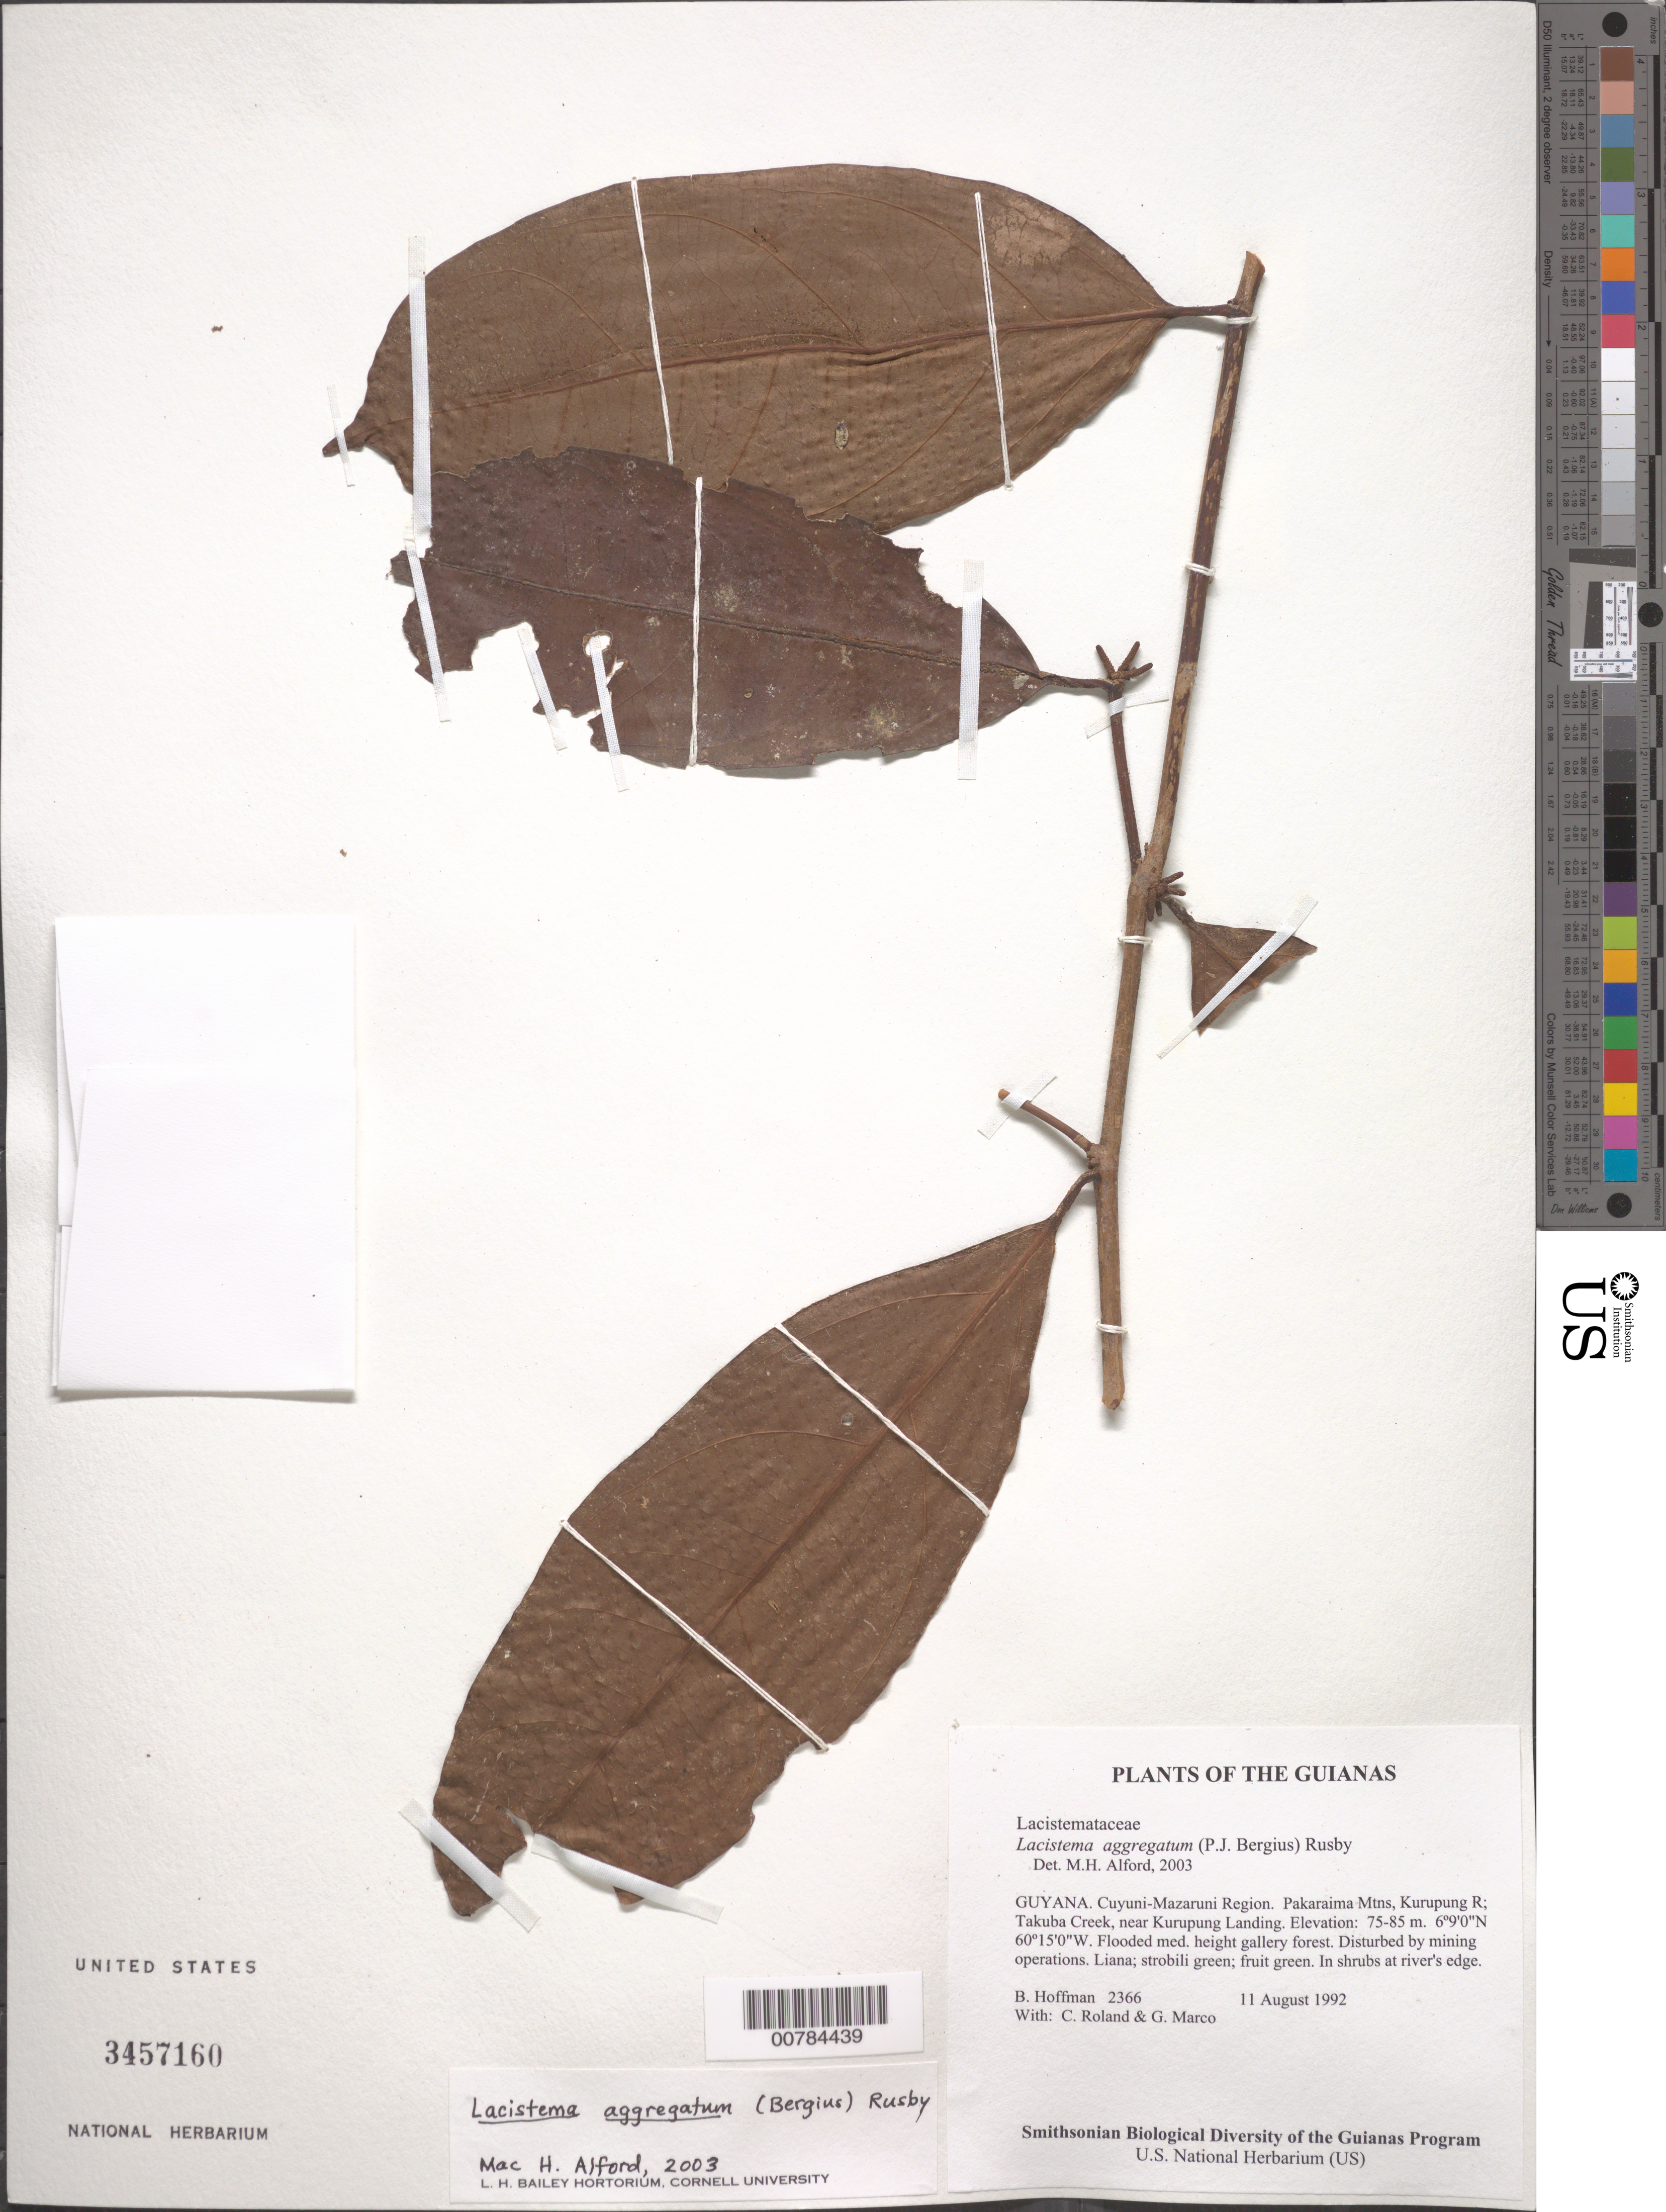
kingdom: Plantae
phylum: Tracheophyta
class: Magnoliopsida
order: Malpighiales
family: Lacistemataceae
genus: Lacistema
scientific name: Lacistema aggregatum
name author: (P.J. Bergius) Rusby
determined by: Alford, Mac Haverson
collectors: B. Hoffman, C. Roland & G. Marco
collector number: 2366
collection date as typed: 11 August 1992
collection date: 1992-08-11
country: Guyana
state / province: Cuyuni-Mazaruni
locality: Pakaraima Mountains, Kurupung River; Takuba Creek, near Kurupung Landing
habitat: Flooded med. height gallery forest. Disturbed by mining operations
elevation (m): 75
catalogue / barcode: US 3457160